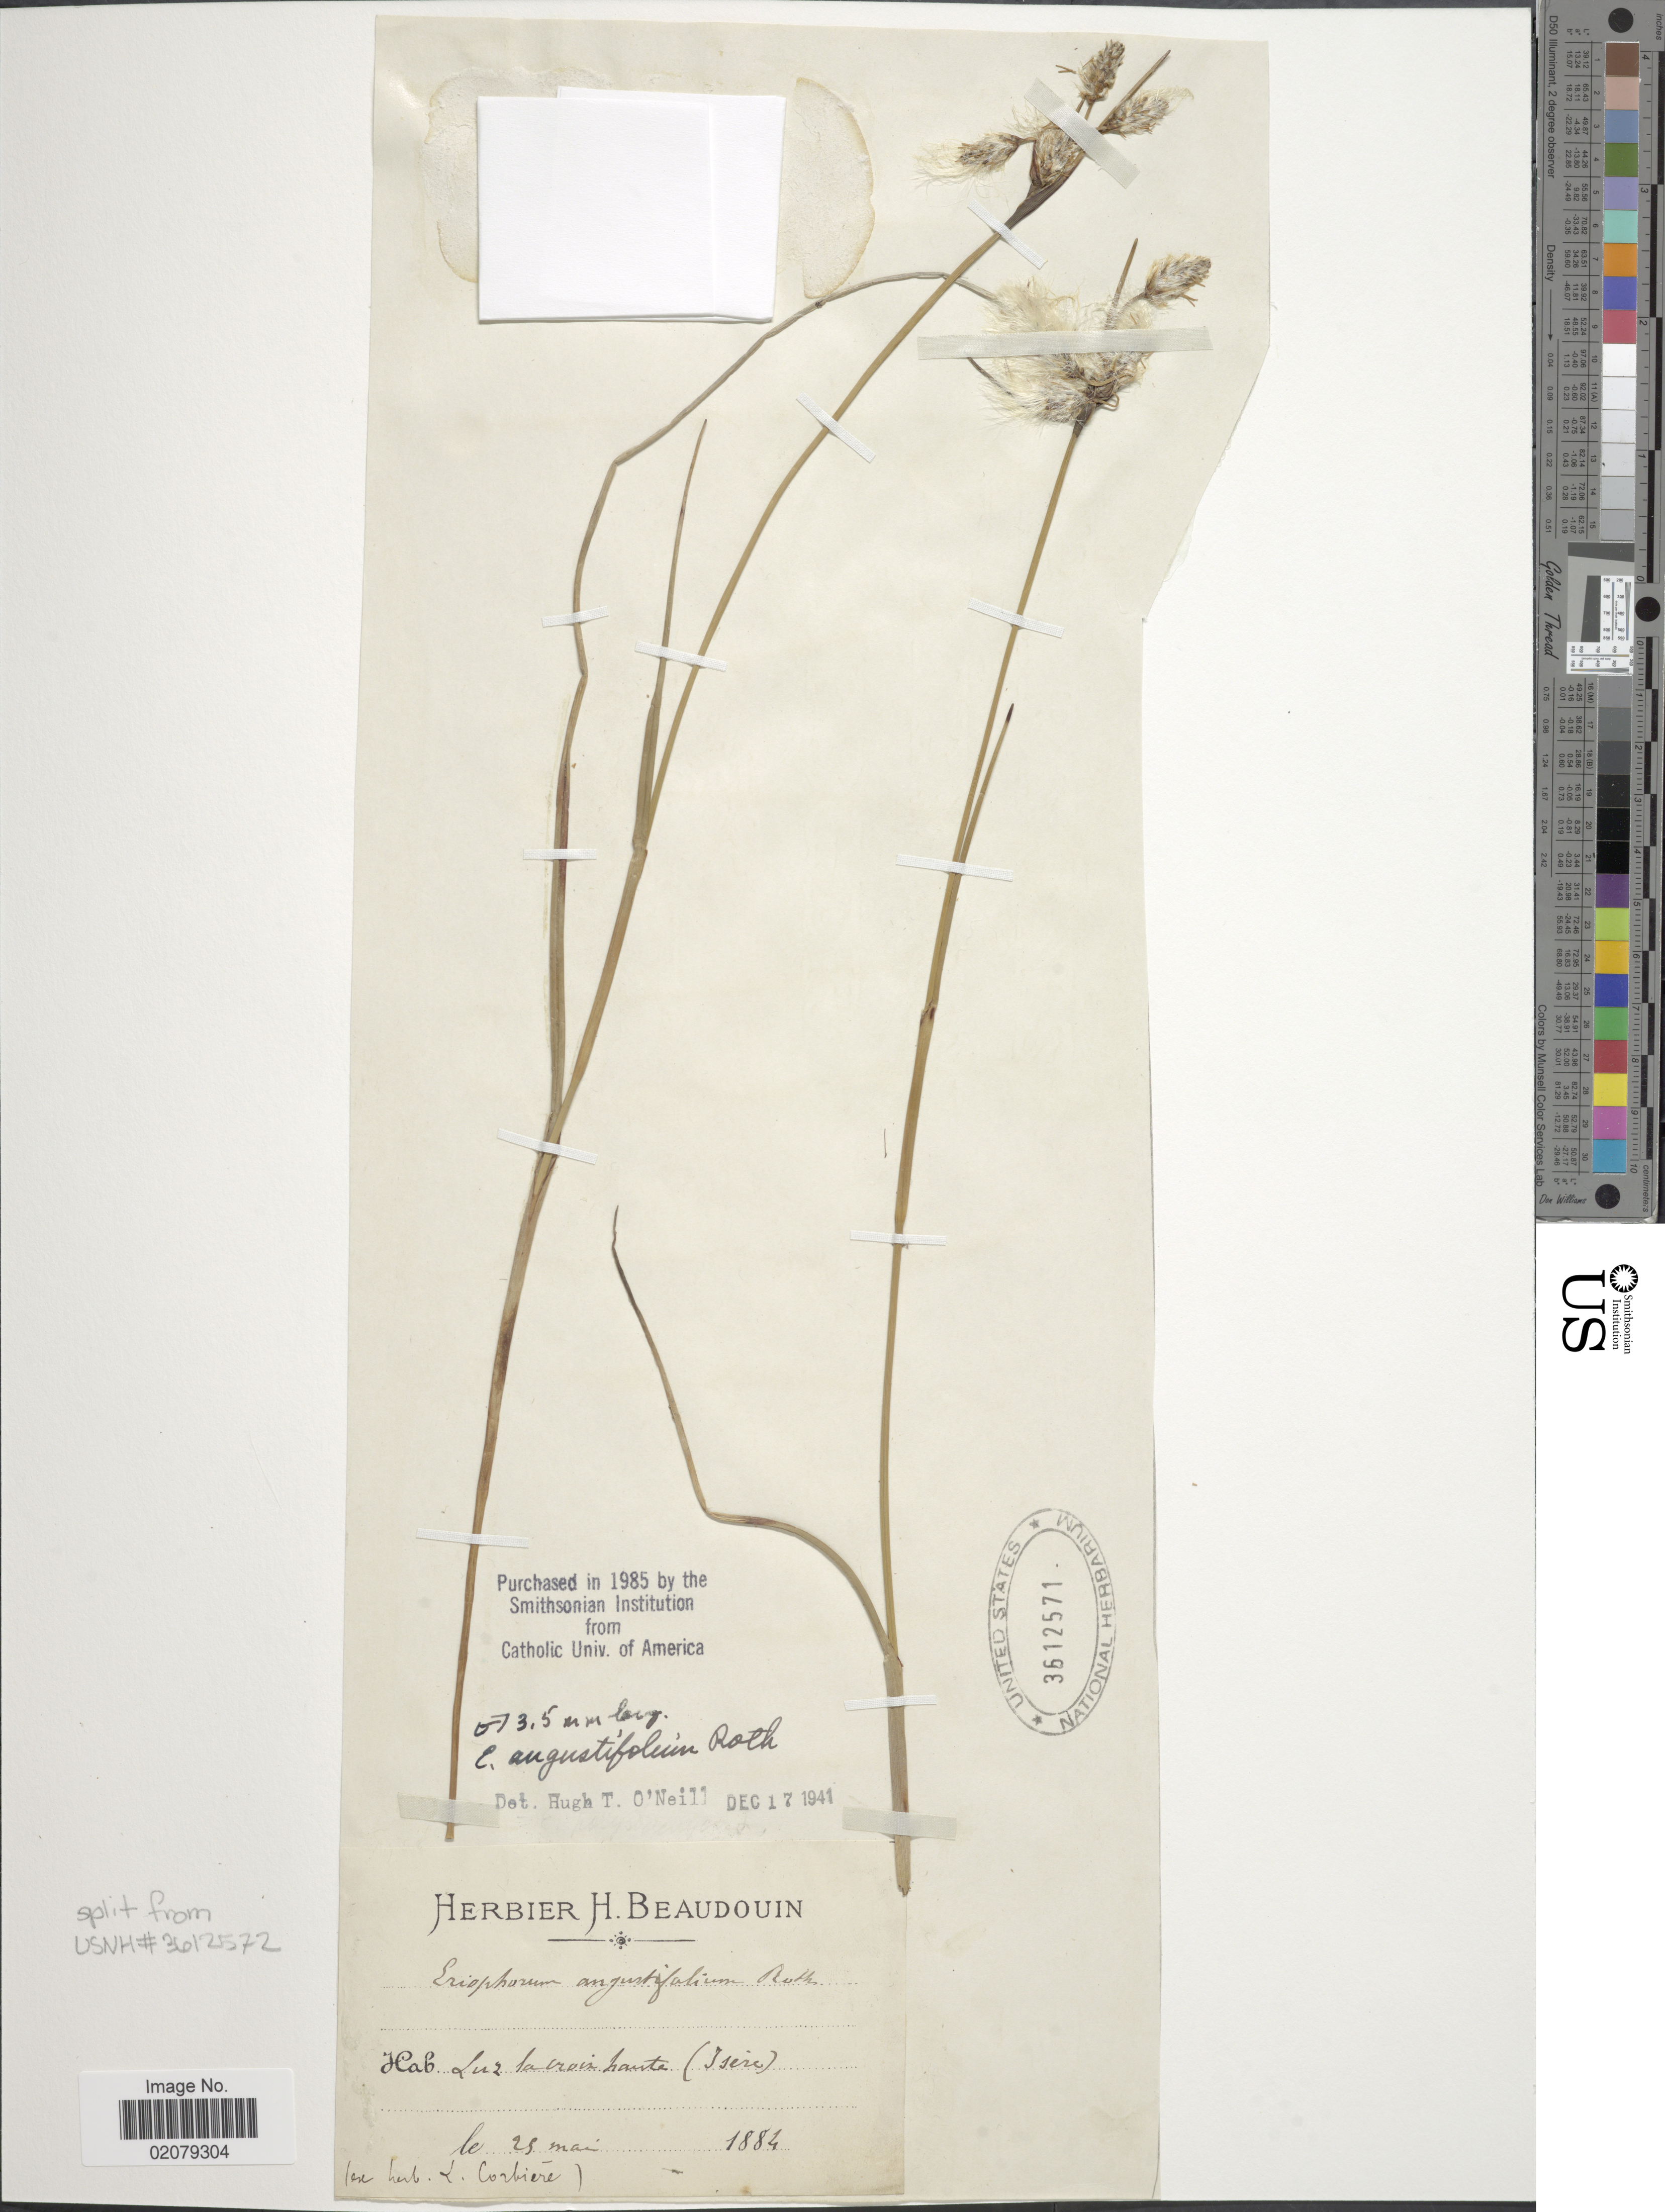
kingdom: Plantae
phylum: Tracheophyta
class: Liliopsida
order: Poales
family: Cyperaceae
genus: Eriophorum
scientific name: Eriophorum angustifolium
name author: Honck.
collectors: ex herb. H. Beaudouin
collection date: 1884-05-25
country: France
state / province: Auvergne-Rhône-Alpes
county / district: Isère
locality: Luz La Croix Sante (Isere)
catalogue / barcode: US 3612571